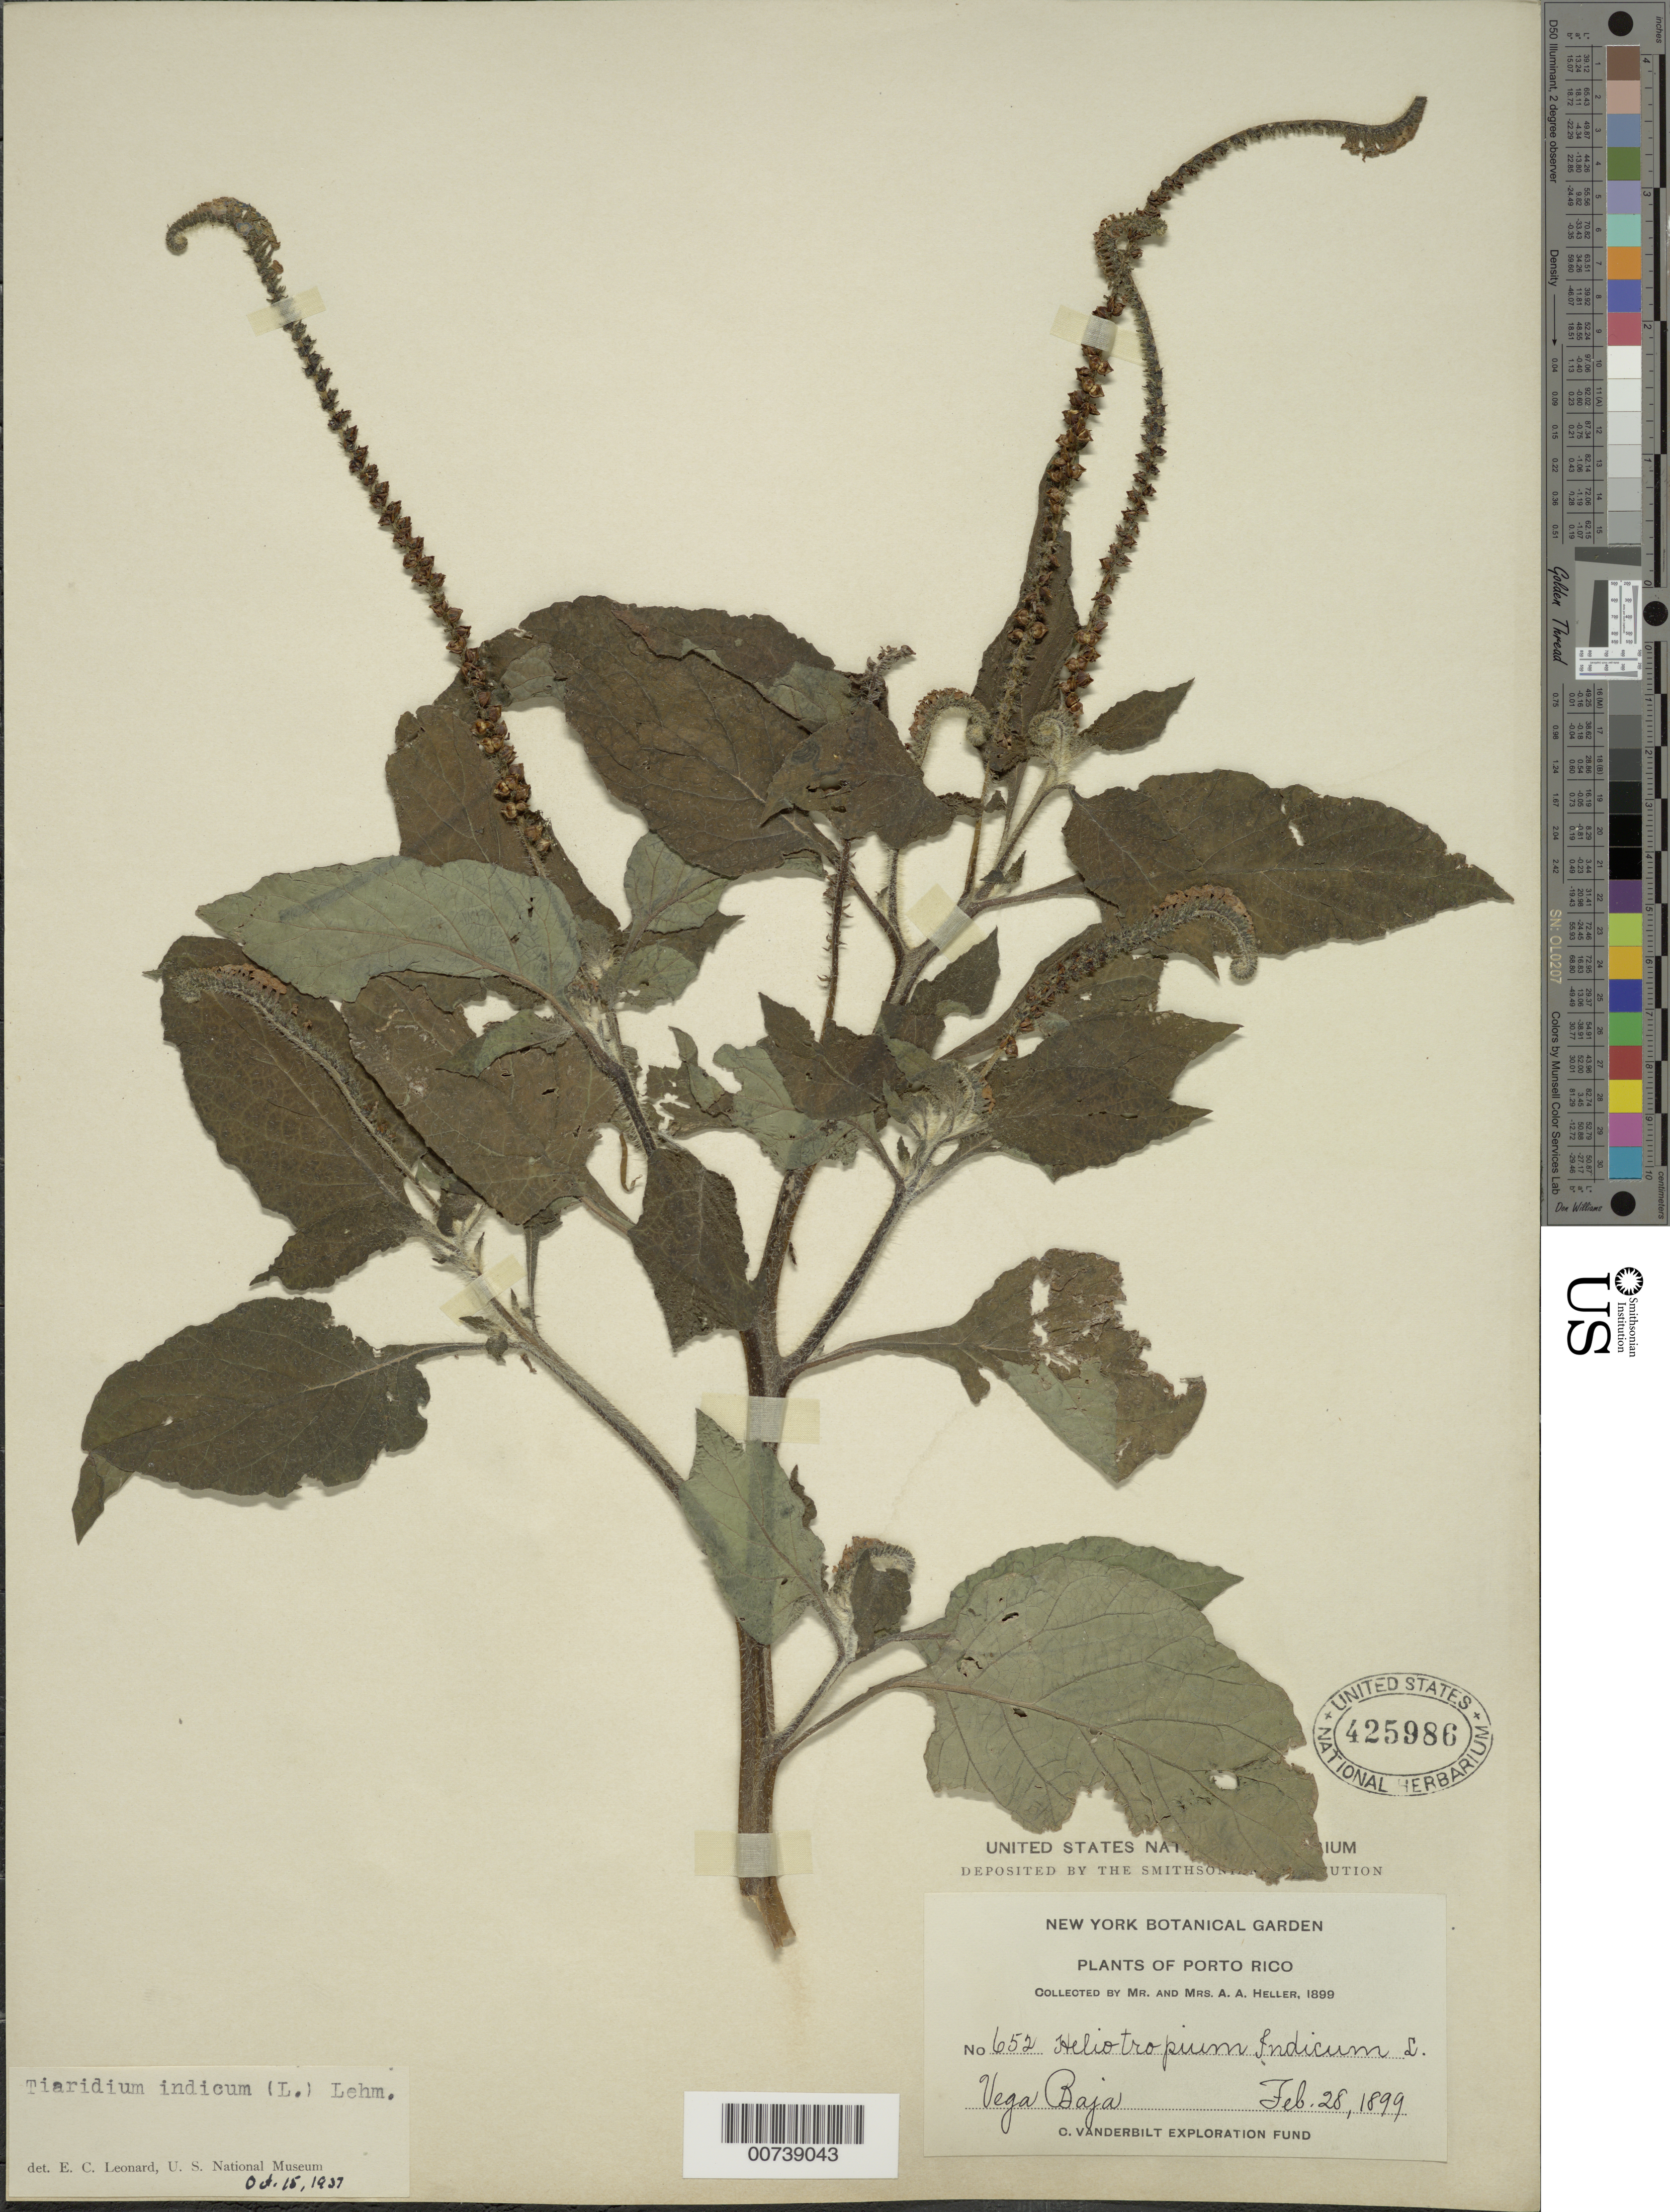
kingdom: Plantae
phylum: Tracheophyta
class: Magnoliopsida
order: Boraginales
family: Heliotropiaceae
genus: Heliotropium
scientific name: Heliotropium indicum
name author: L.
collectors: A. A. Heller & E. G. Heller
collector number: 652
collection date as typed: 28 Feb 1899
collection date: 1899-02-28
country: Puerto Rico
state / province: Vega Baja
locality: Vega Baja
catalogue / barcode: US 425986